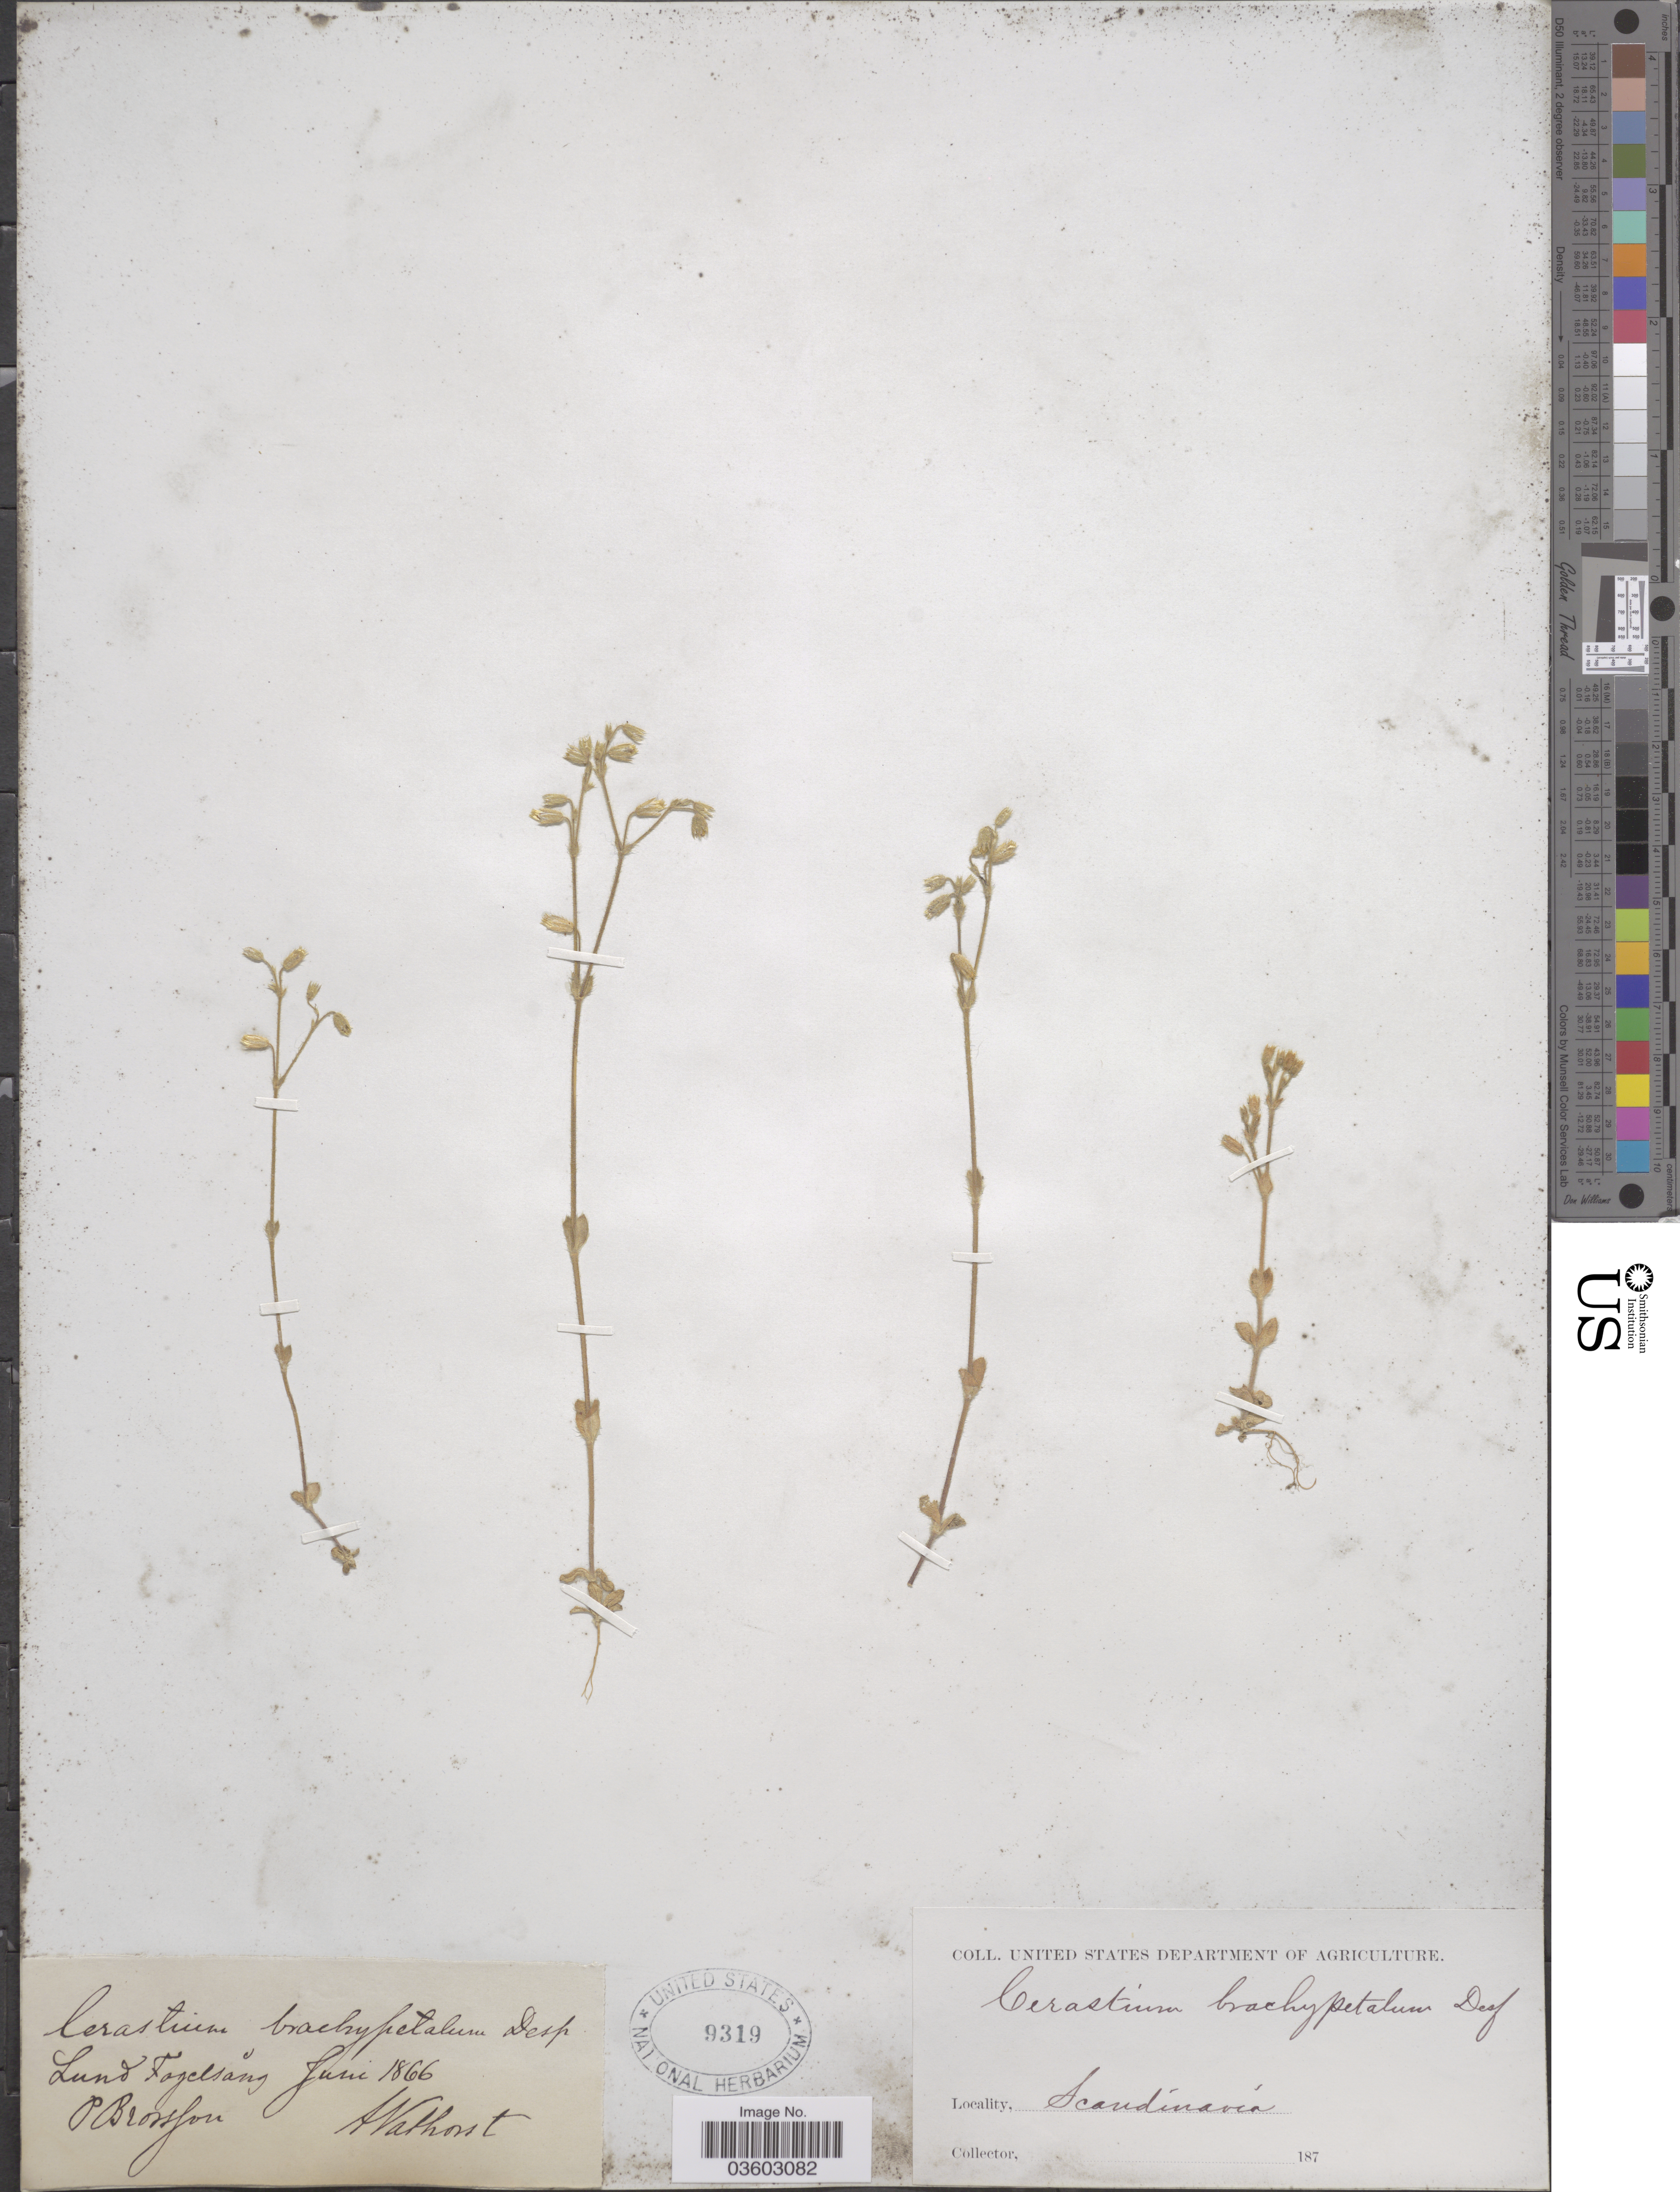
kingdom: Plantae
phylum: Tracheophyta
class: Magnoliopsida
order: Caryophyllales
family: Caryophyllaceae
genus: Cerastium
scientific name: Cerastium brachypetalum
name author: Pers.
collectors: A. Nathorst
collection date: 1866-06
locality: Scandinavia. Lund Fogelsáng. P Brossfon [interpreted].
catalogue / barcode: US 9319